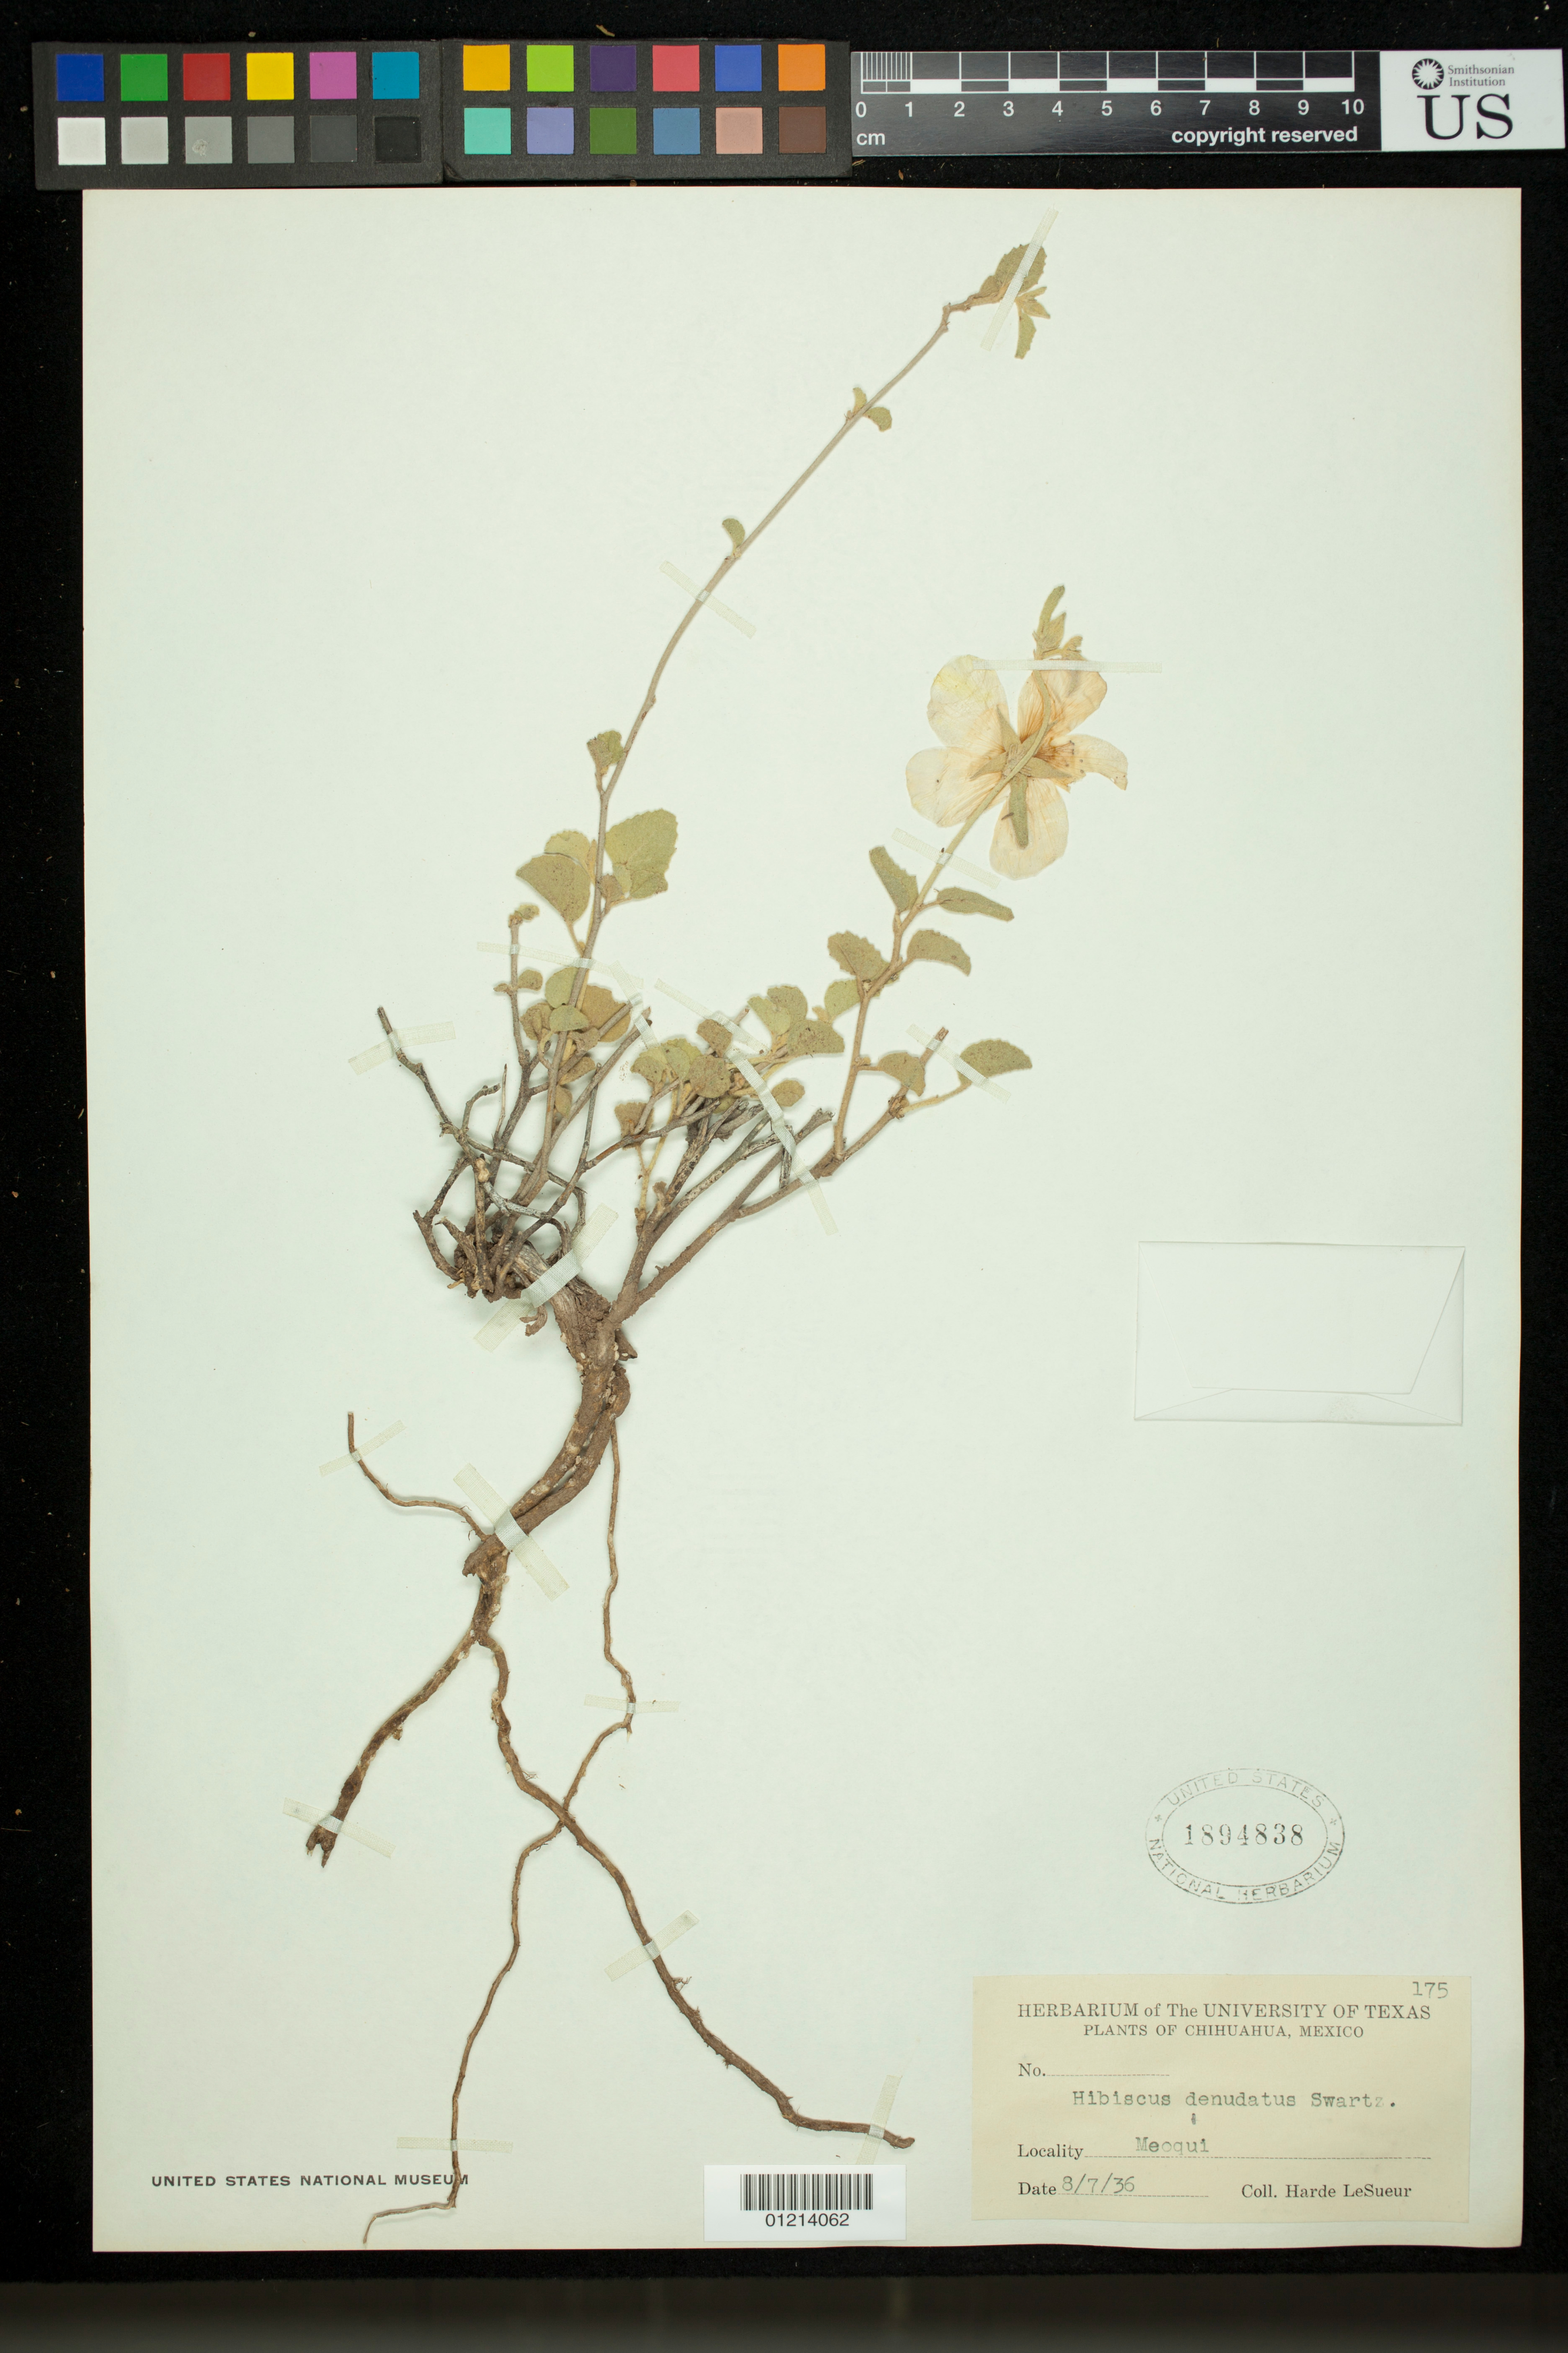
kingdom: Plantae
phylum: Tracheophyta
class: Magnoliopsida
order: Malvales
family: Malvaceae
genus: Hibiscus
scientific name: Hibiscus denudatus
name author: Benth.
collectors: D. H. LeSueur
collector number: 175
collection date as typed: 08 Jul 1936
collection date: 1936-07-08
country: Mexico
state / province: Chihuahua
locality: Chihuahua, Mexico: Meoqui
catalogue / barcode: US 1894838